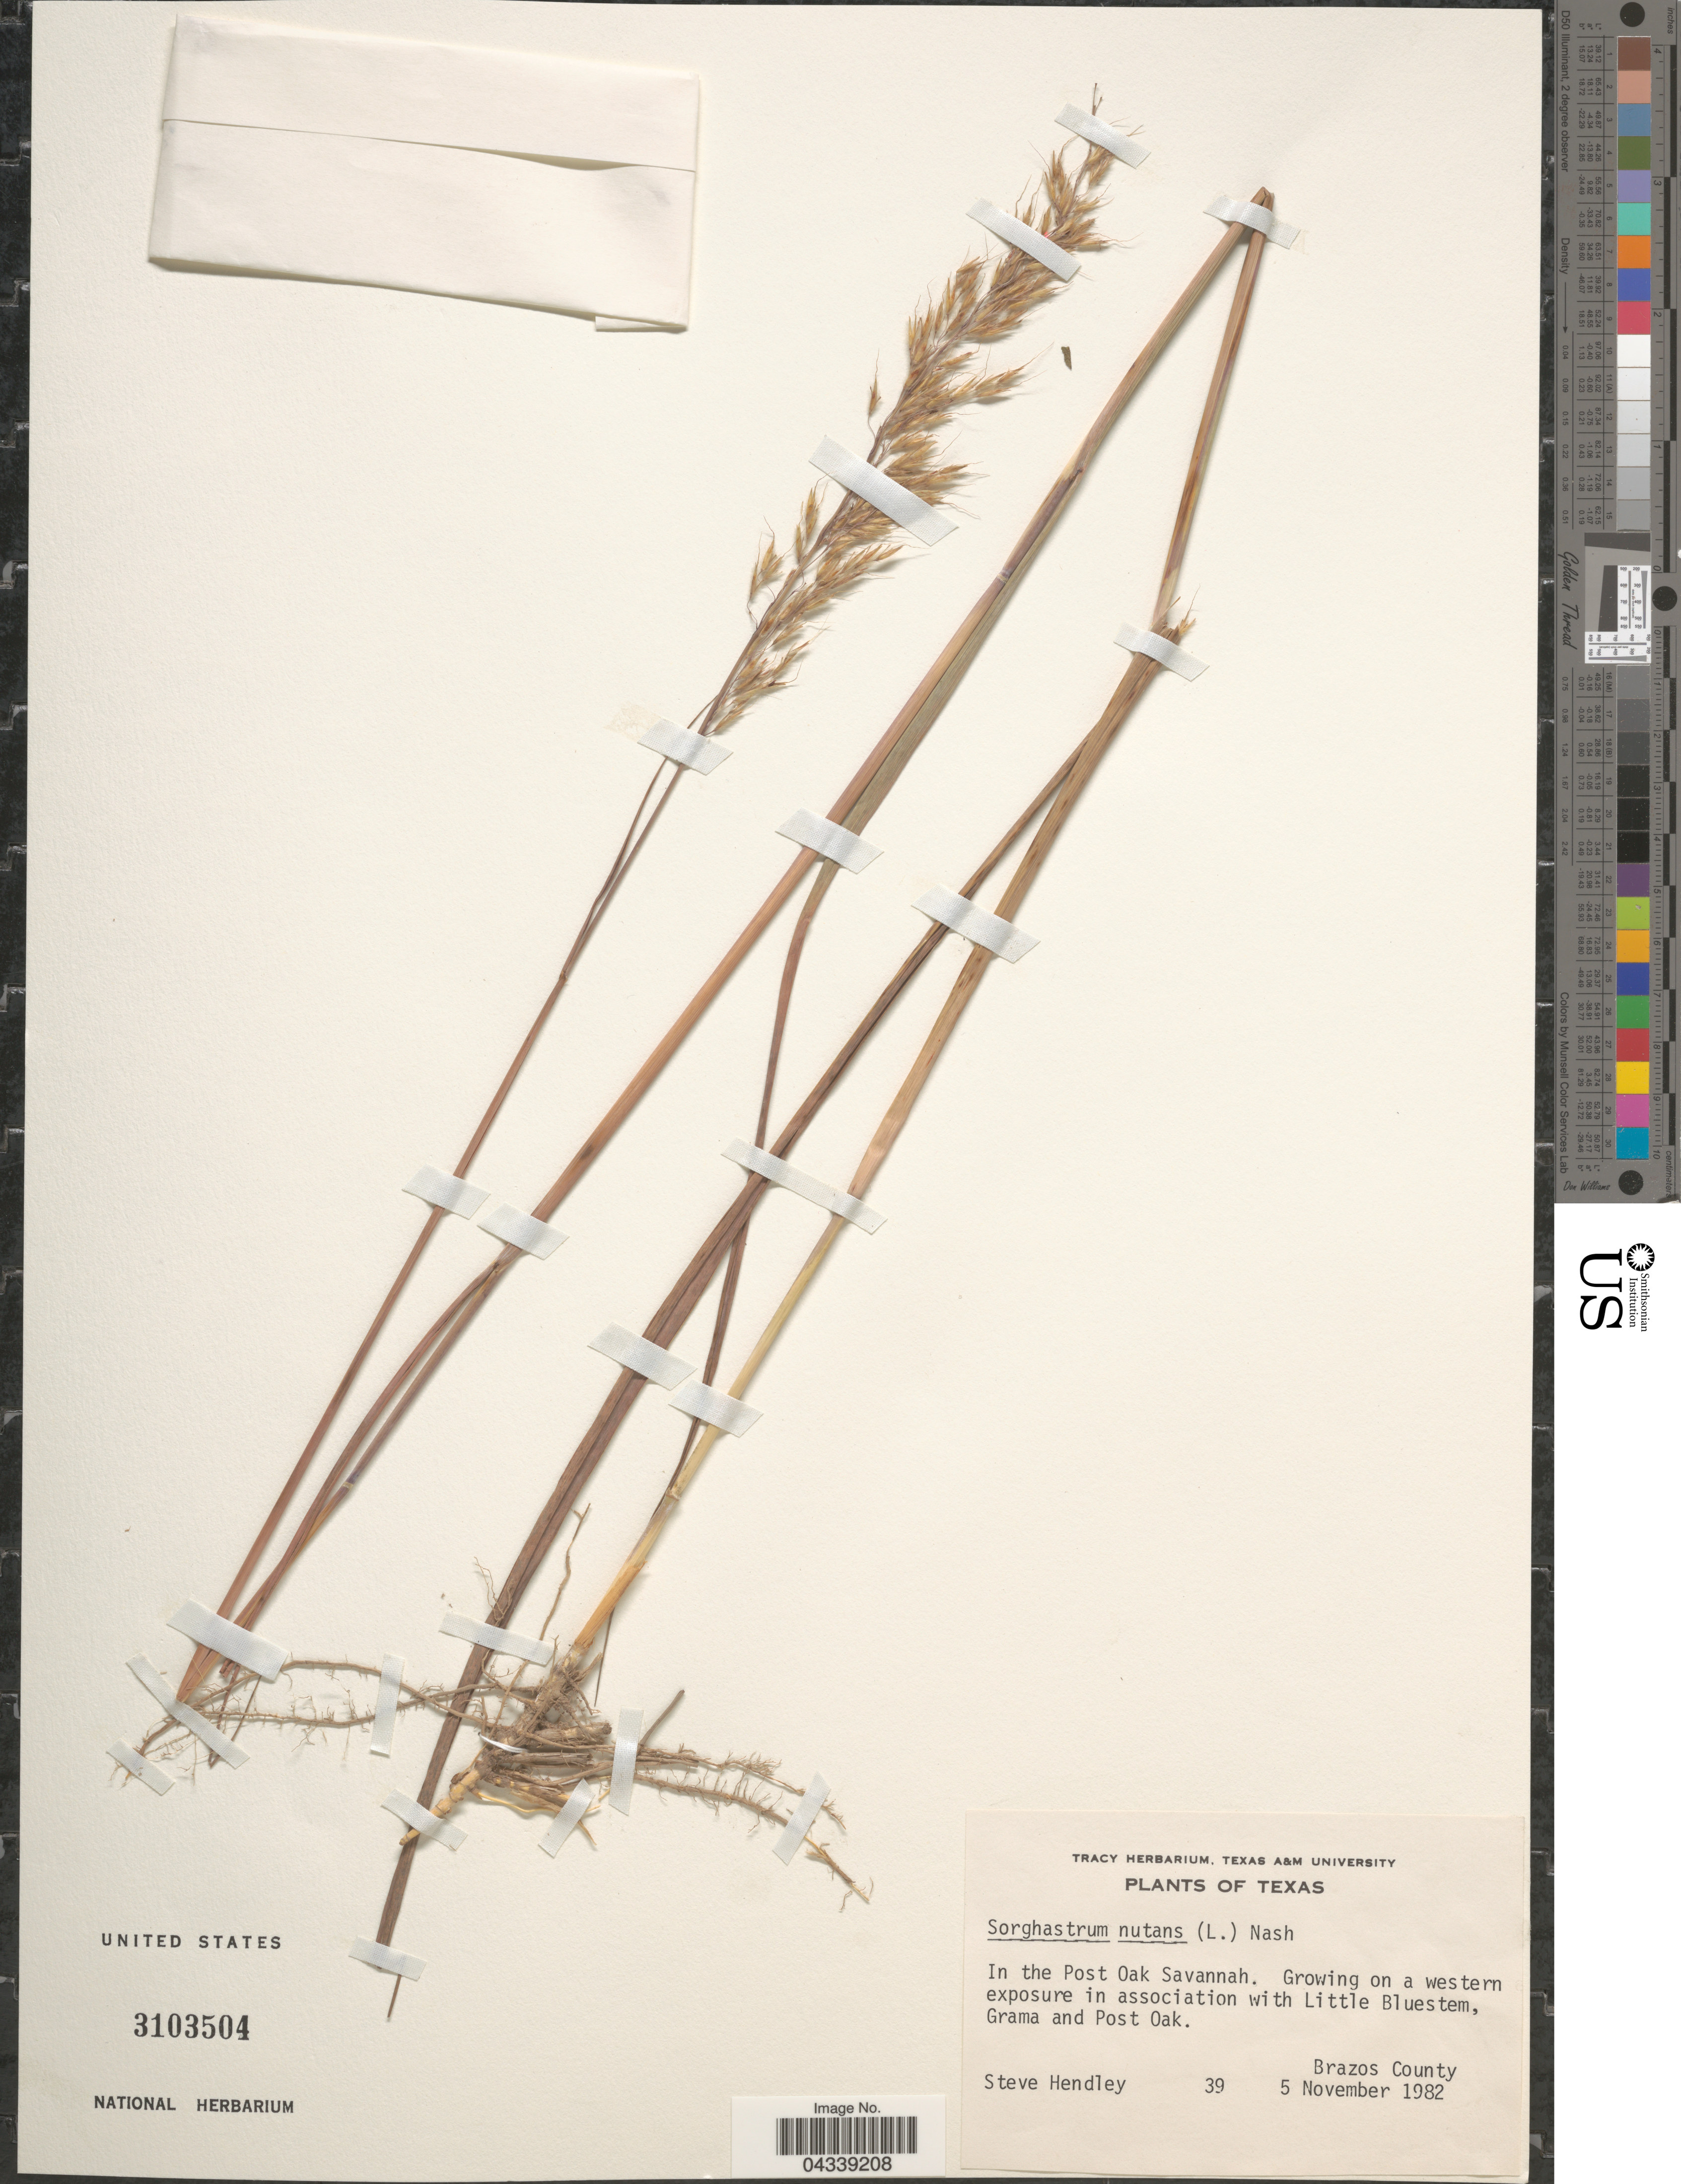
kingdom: Plantae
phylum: Tracheophyta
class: Liliopsida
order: Poales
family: Poaceae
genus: Sorghastrum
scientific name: Sorghastrum nutans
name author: (L.) Nash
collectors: S. Hendley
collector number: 39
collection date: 1982-11-05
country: United States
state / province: Texas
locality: In the Post Oak Savannah. Growing on a western exposure in association with Little Bluestem, Grama and Post Oak. Brazos County.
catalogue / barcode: US 3103504